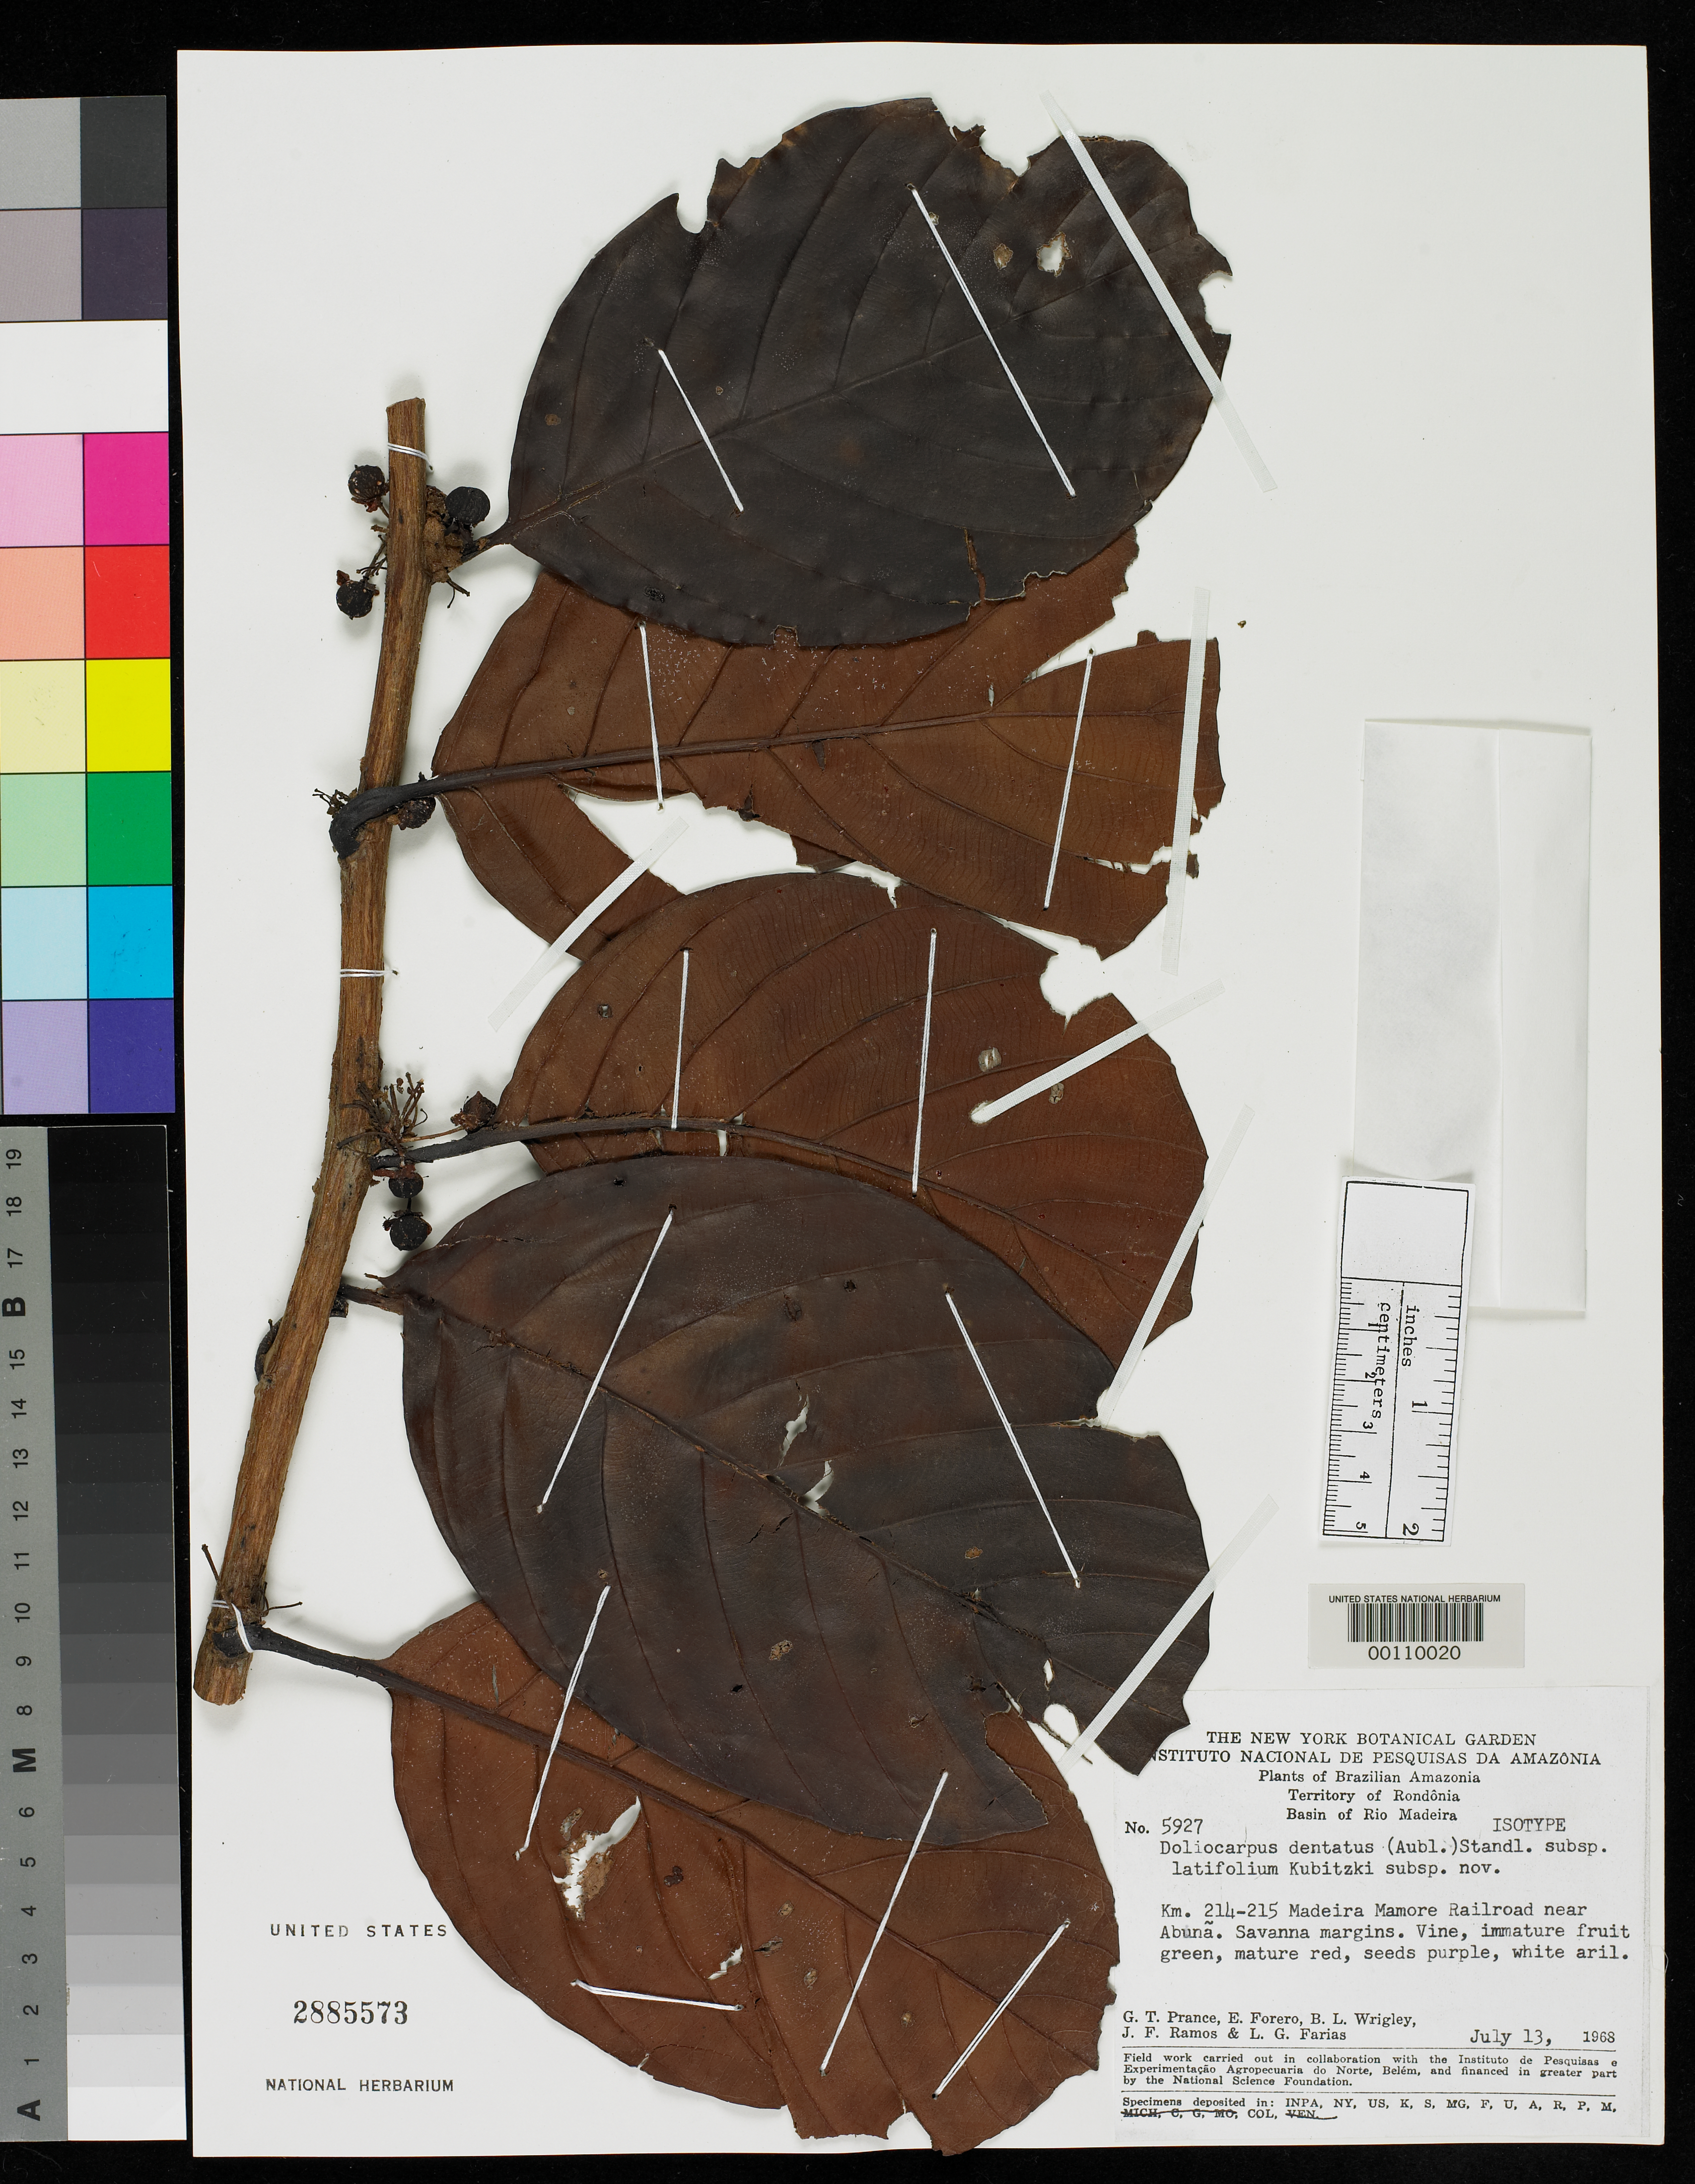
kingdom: Plantae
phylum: Tracheophyta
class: Magnoliopsida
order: Dilleniales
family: Dilleniaceae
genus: Doliocarpus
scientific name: Doliocarpus dentatus subsp. latifolius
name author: Kubitzki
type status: Isotype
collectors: G. T. Prance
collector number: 5927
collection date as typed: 13 Jul 1968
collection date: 1968-07-13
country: Brazil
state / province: Rondônia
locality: Basin of Rio Madeira, Madeira Mamore railroad near Abuna.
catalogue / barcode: US 2885573